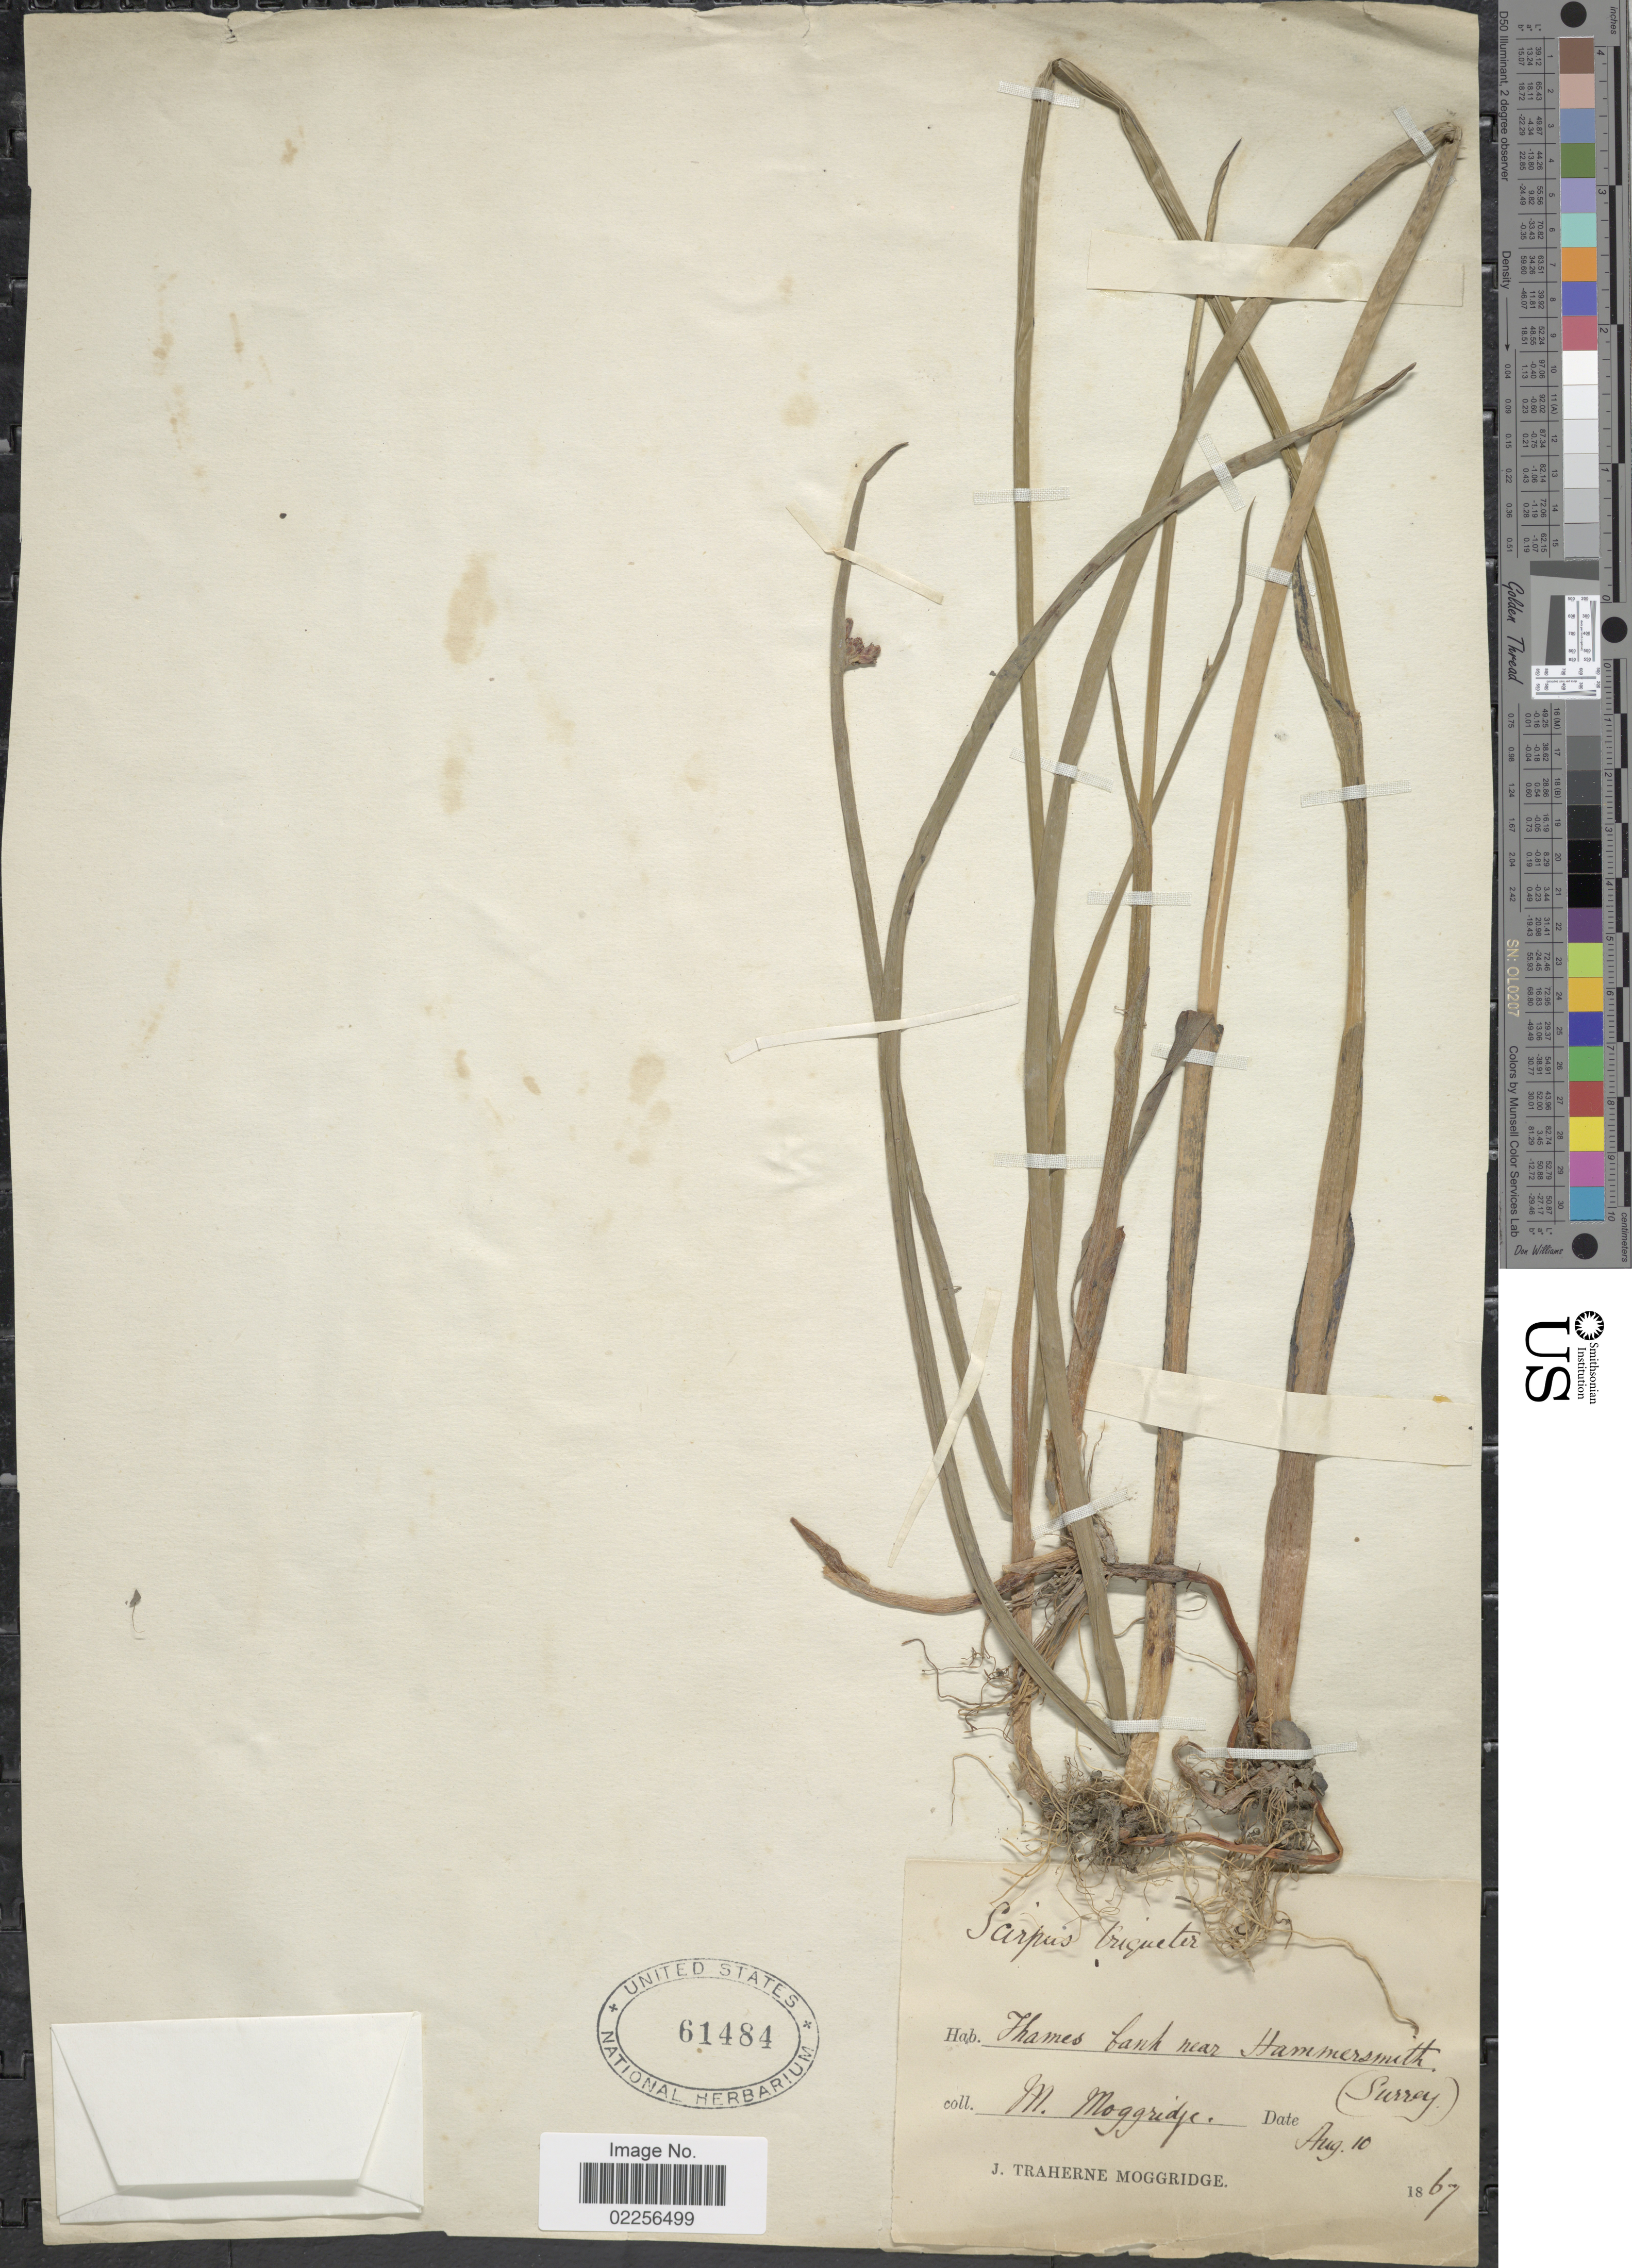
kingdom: Plantae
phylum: Tracheophyta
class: Liliopsida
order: Poales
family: Cyperaceae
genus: Schoenoplectus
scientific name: Schoenoplectus triqueter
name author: (L.) Palla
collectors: M. Moggridge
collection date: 1867-08-10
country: United Kingdom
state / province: England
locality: Thames bank near Hammersmith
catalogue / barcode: US 61484